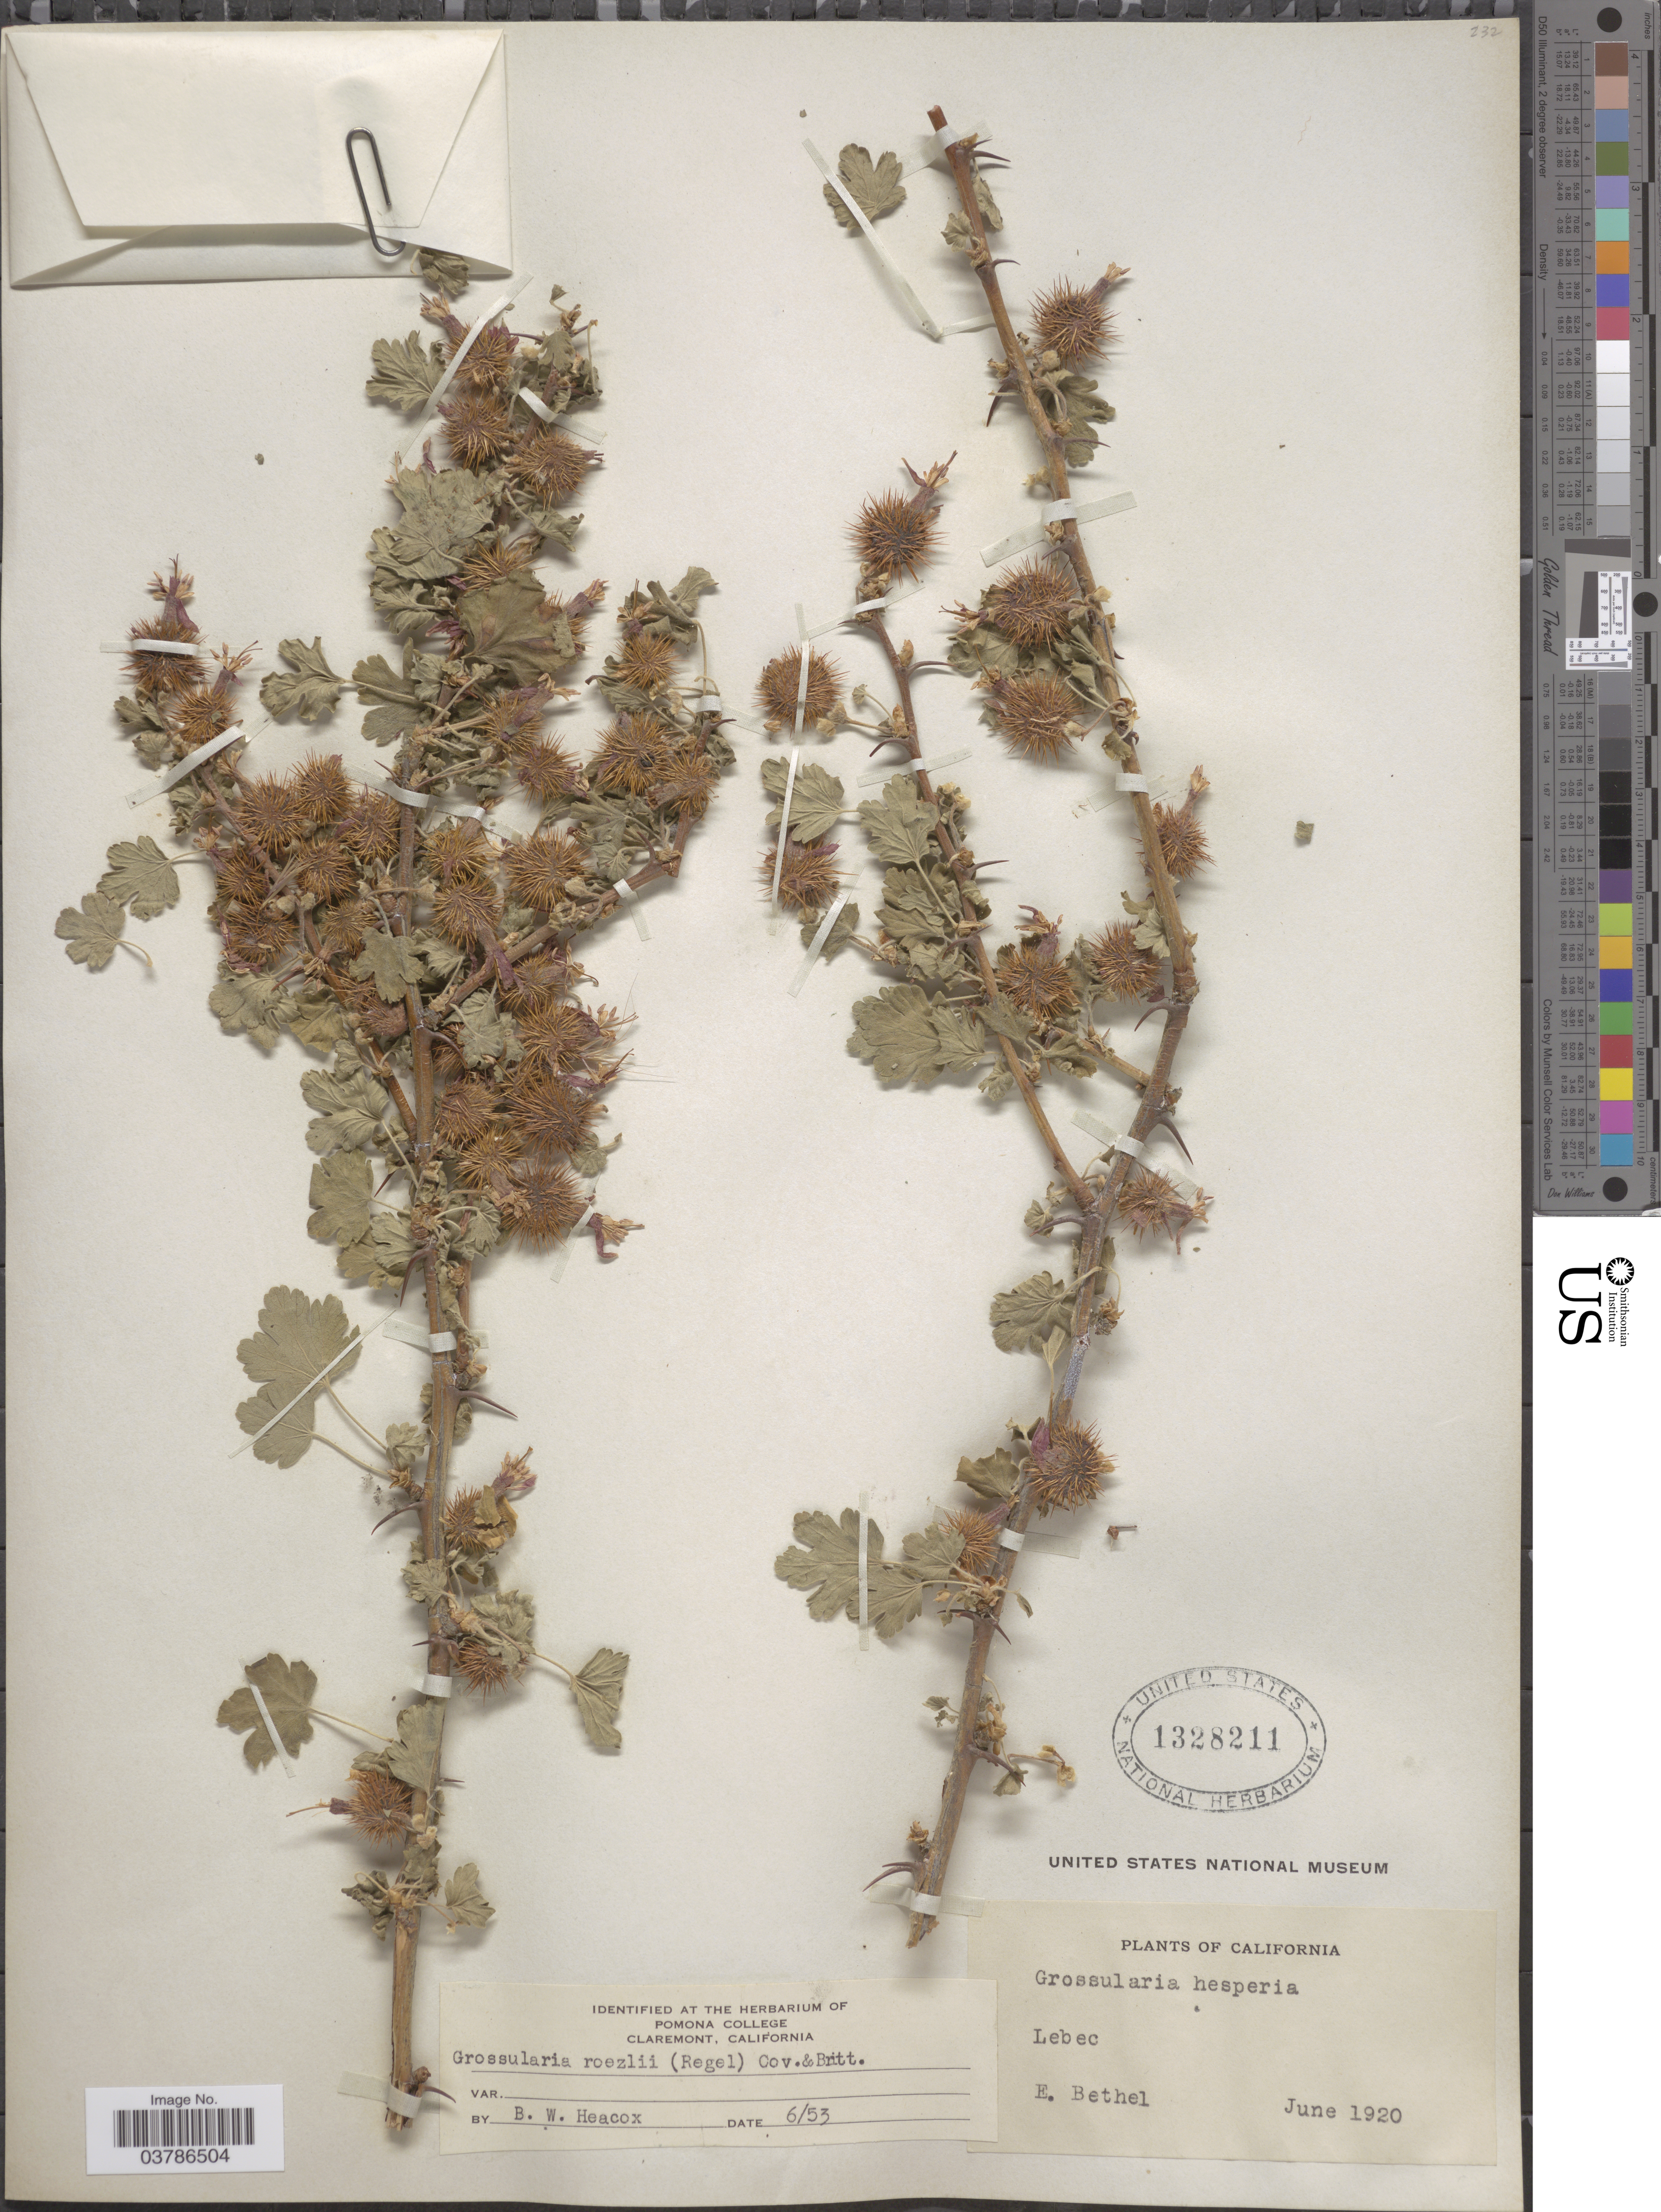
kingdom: Plantae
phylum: Tracheophyta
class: Magnoliopsida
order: Saxifragales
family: Grossulariaceae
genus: Ribes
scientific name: Ribes roezlii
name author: Regel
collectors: E. Bethel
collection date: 1920-06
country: United States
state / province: California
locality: Lebec.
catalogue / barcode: US 1328211